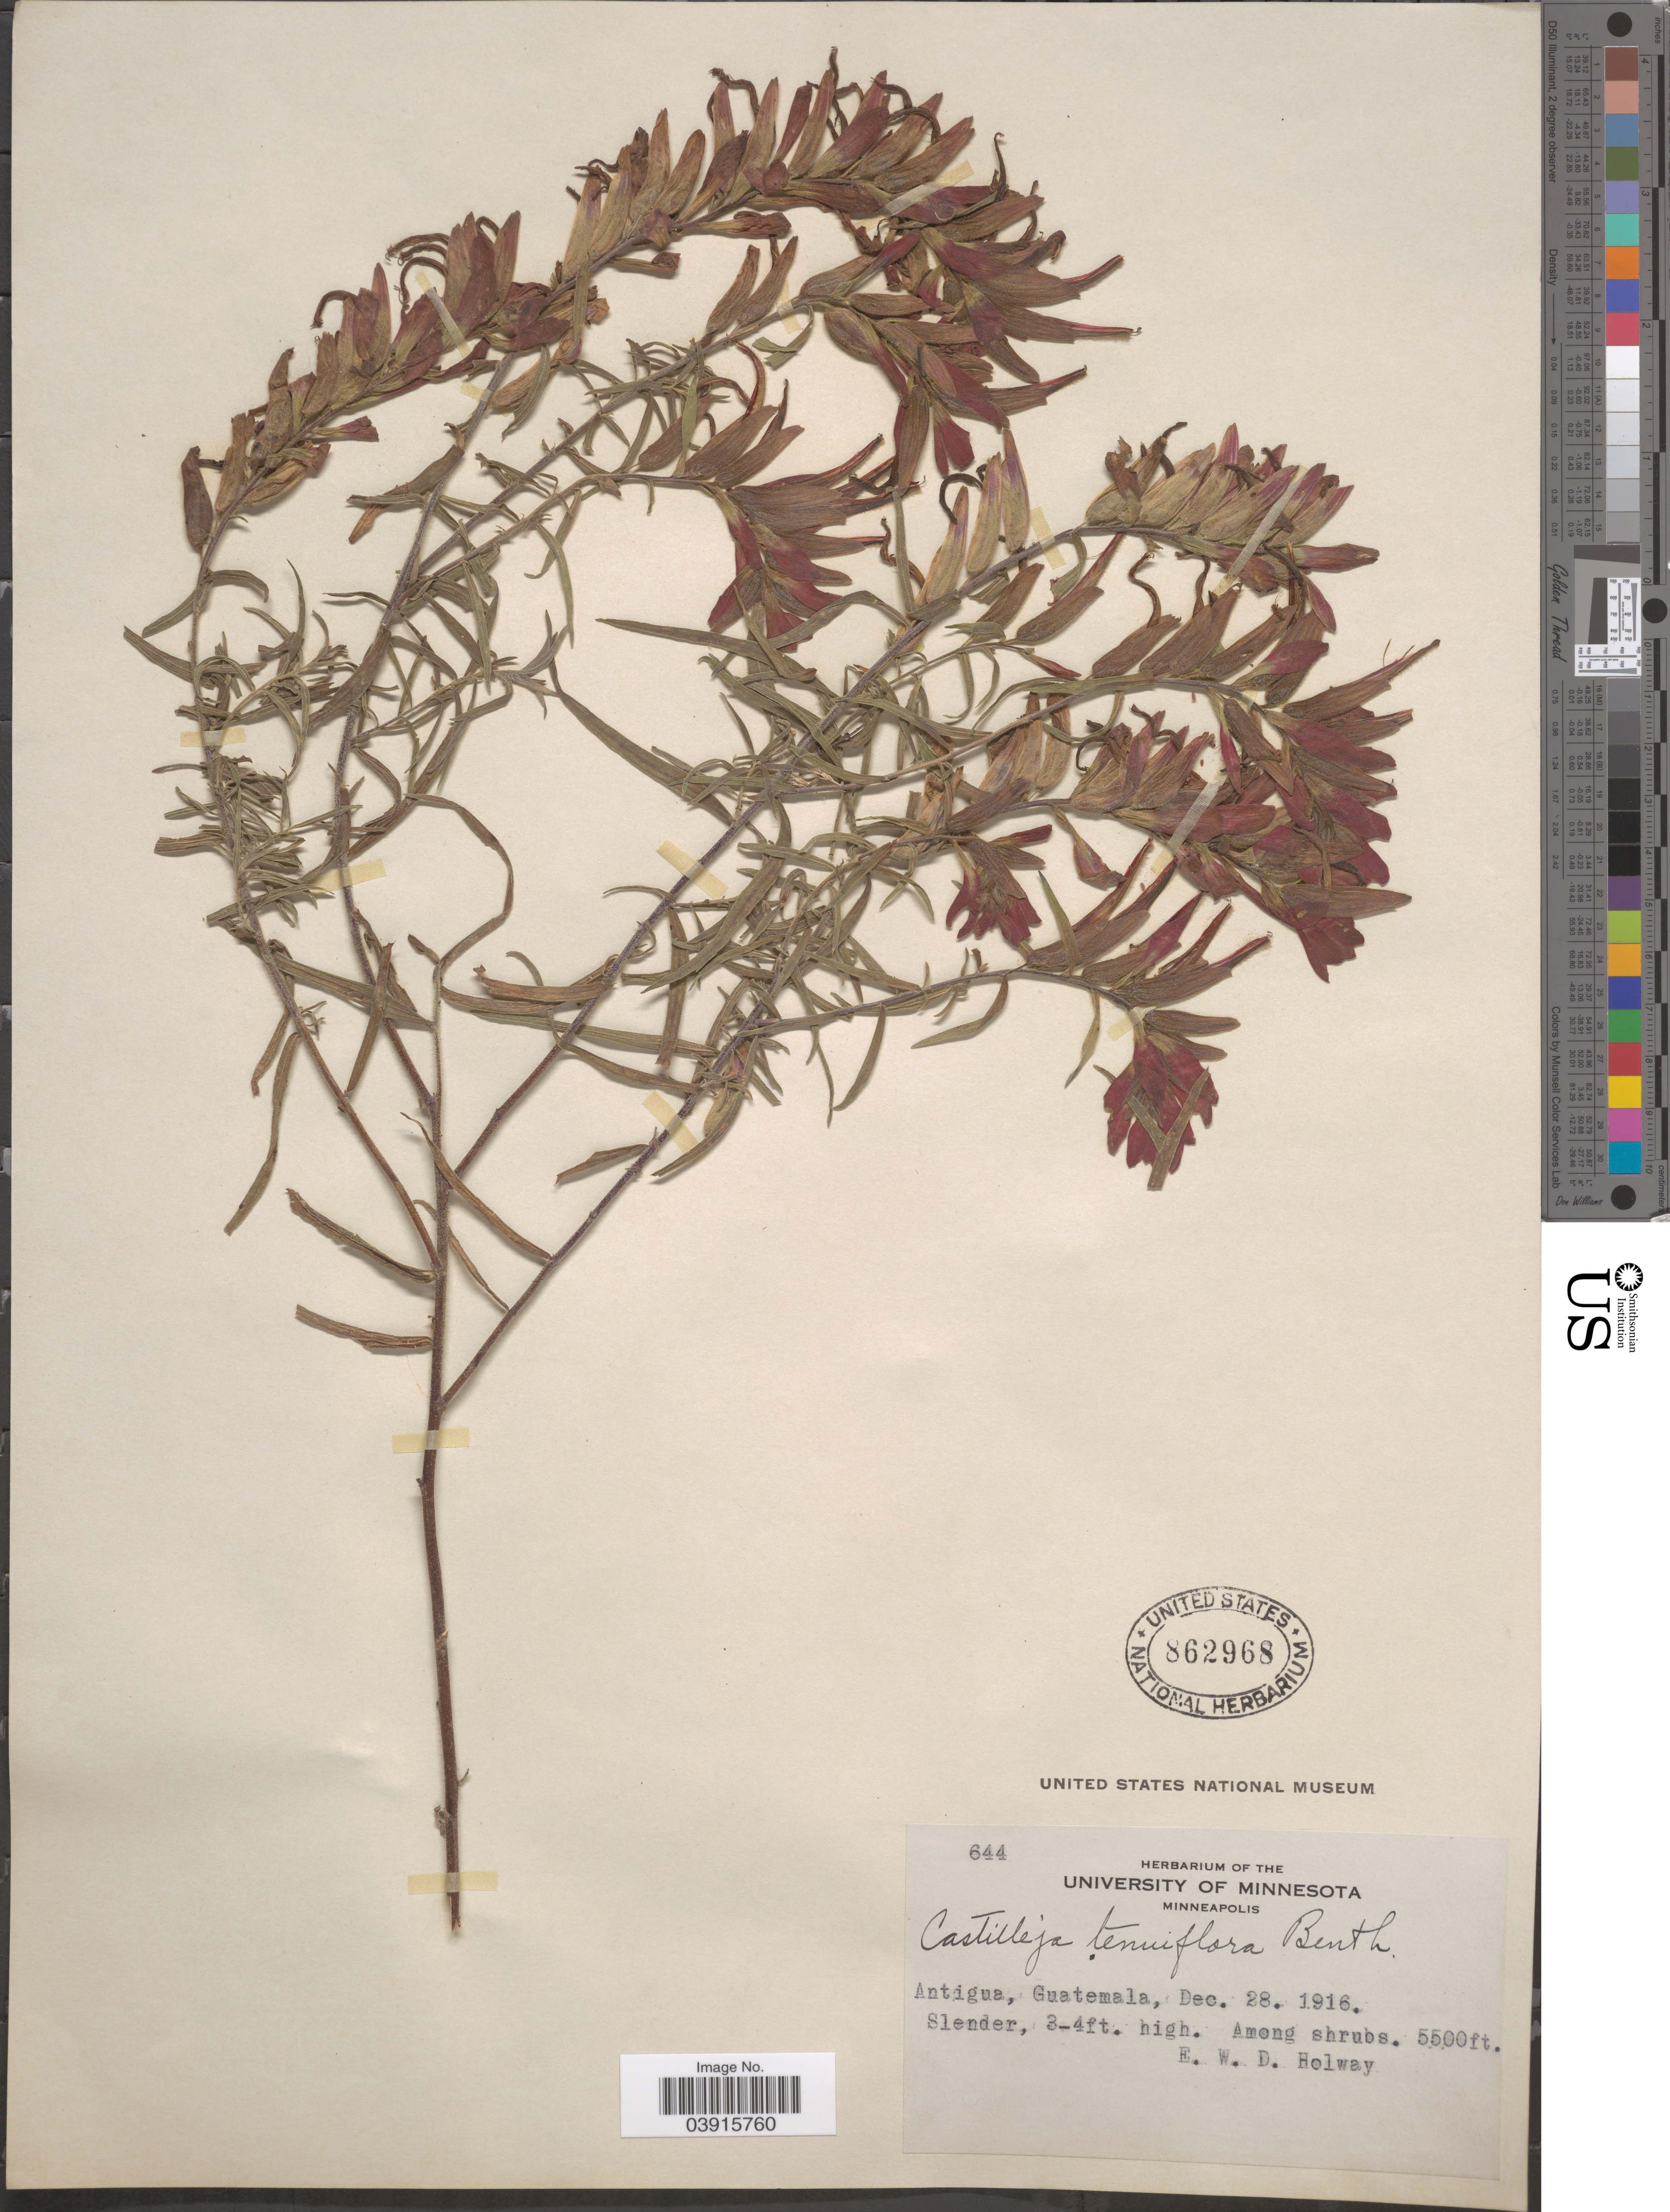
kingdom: Plantae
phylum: Tracheophyta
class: Magnoliopsida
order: Lamiales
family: Orobanchaceae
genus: Castilleja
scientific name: Castilleja tenuiflora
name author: Benth.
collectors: E. W. D. Holway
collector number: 644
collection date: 1916-12-28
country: Guatemala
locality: Antigua.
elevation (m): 1676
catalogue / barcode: US 862968